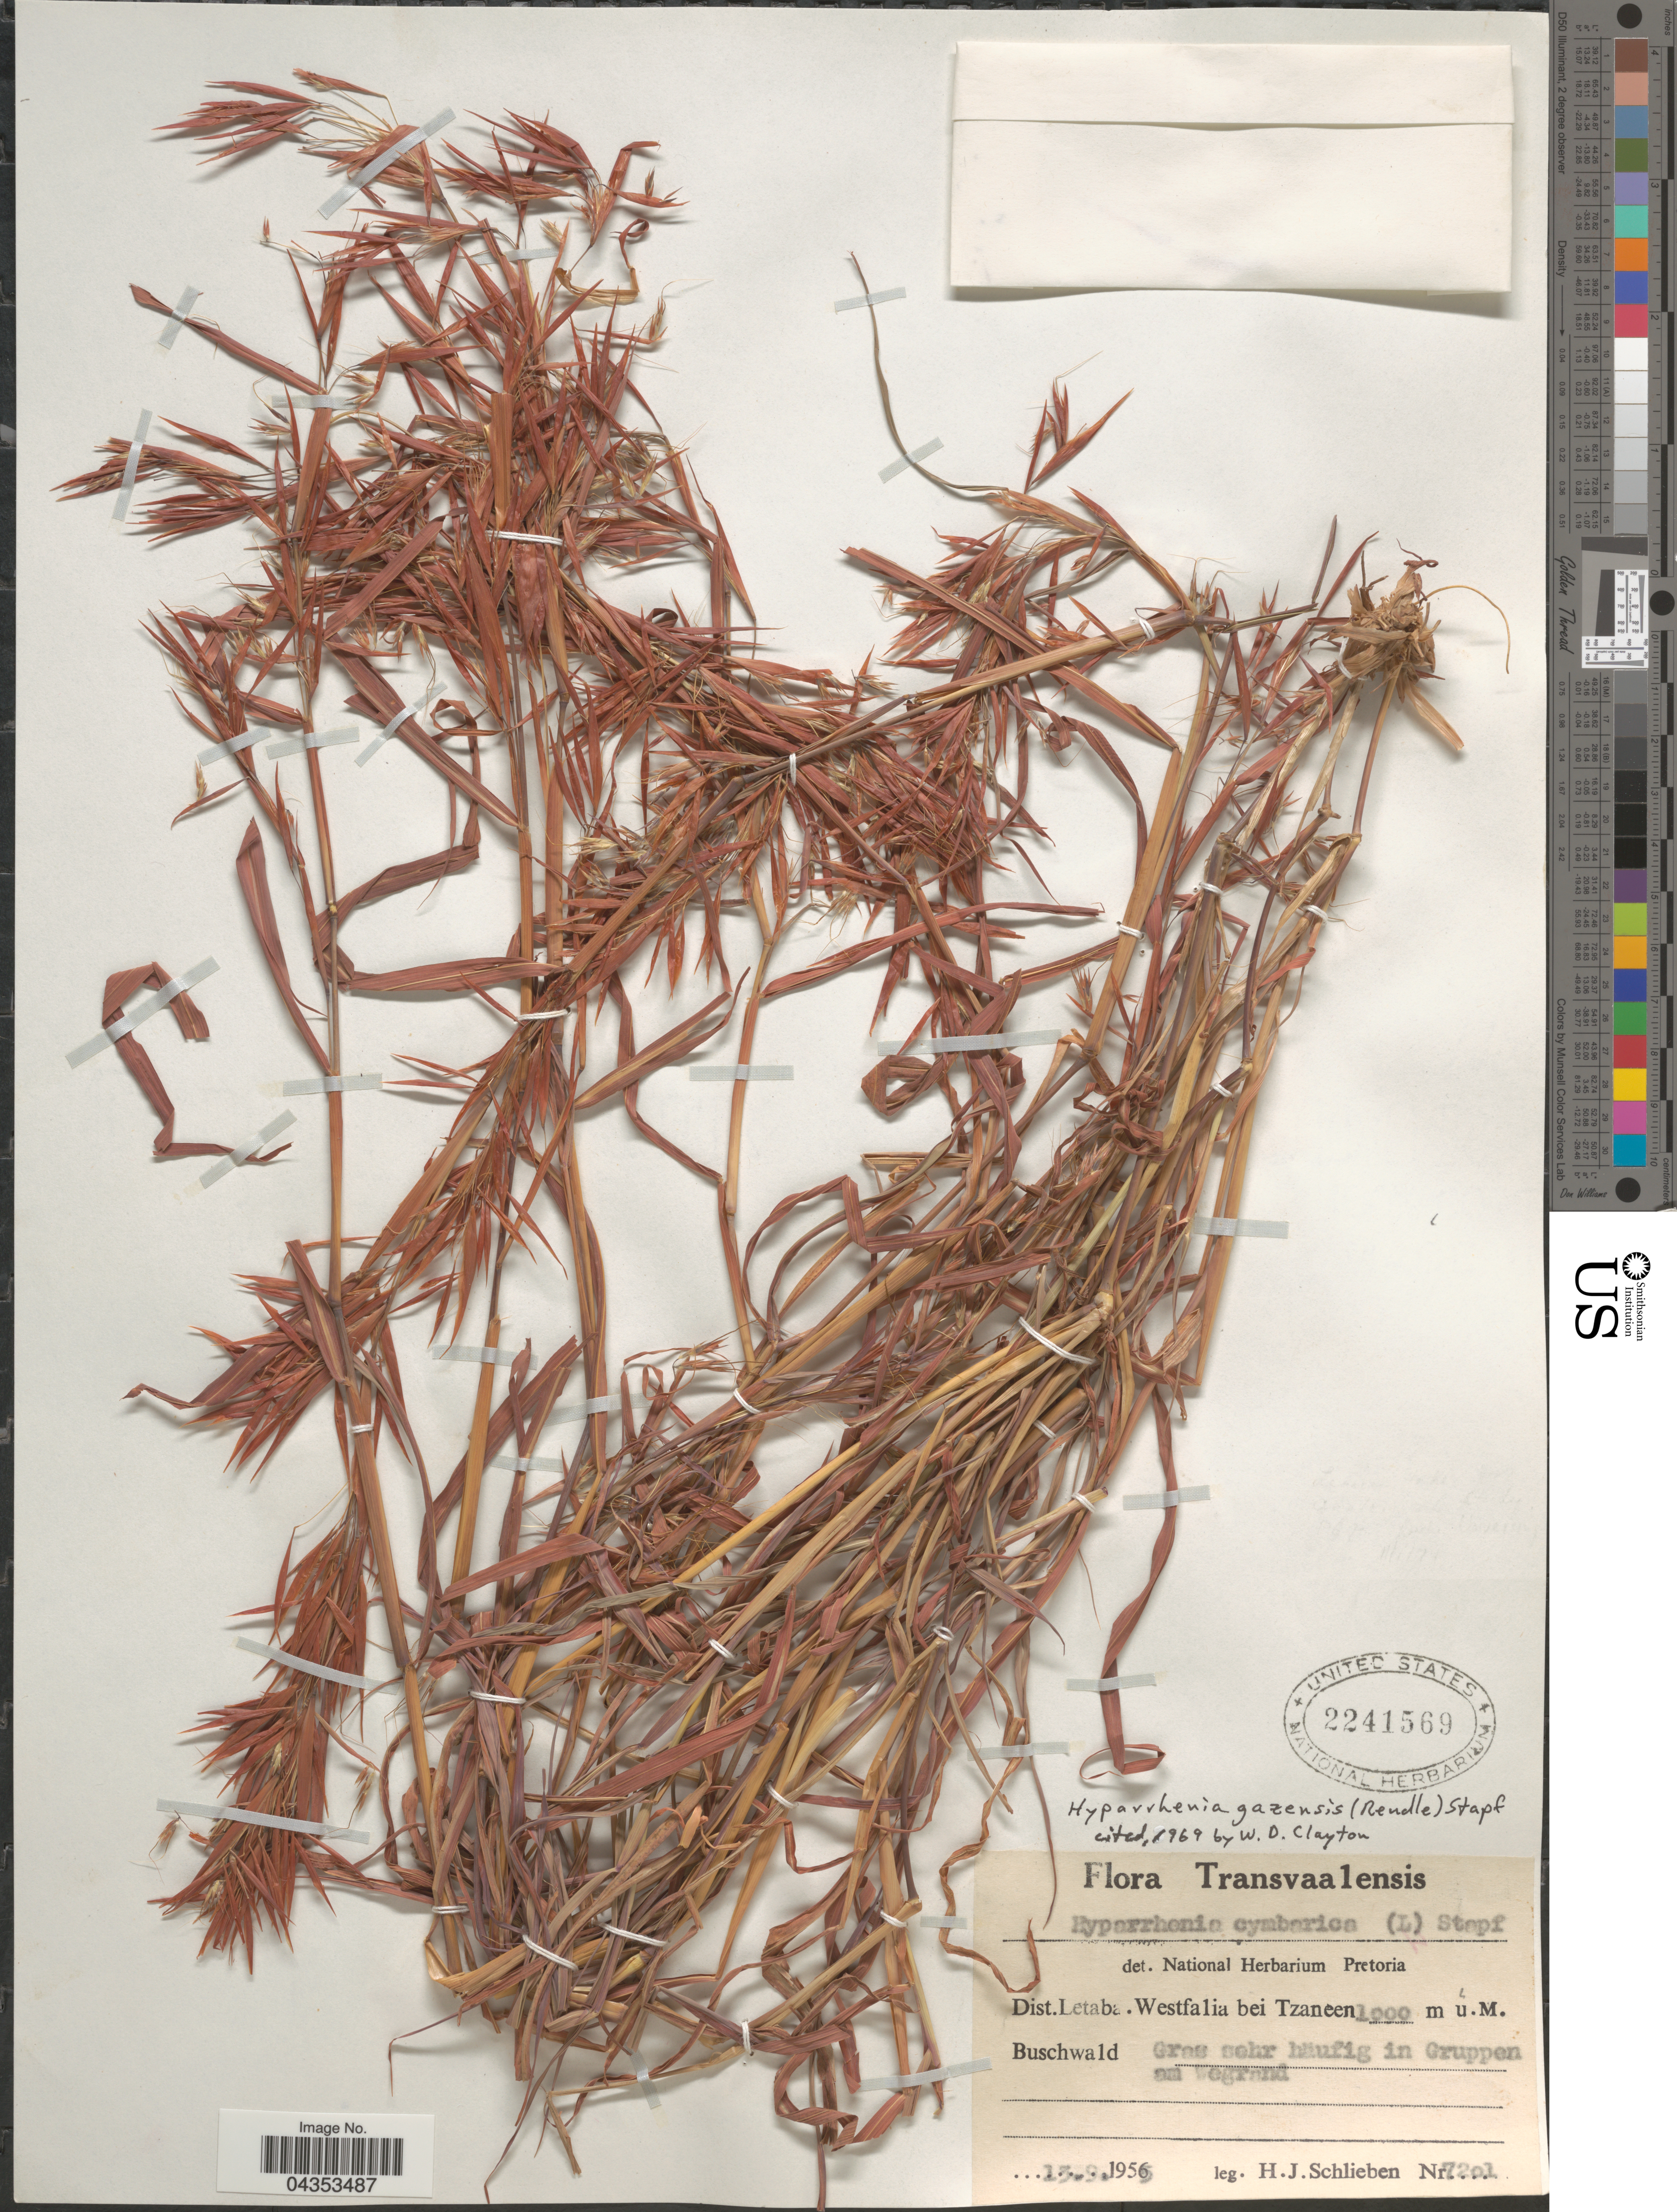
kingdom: Plantae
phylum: Tracheophyta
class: Liliopsida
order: Poales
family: Poaceae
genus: Hyparrhenia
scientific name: Hyparrhenia gazensis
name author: (Rendle) Stapf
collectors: H. J. Schlieben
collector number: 7201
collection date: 1956-09-13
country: South Africa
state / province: Limpopo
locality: Transvaalensis. Dist. Letaba. Westfalia bei Tzaneen. Buschwald.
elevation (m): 1000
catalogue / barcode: US 2241569